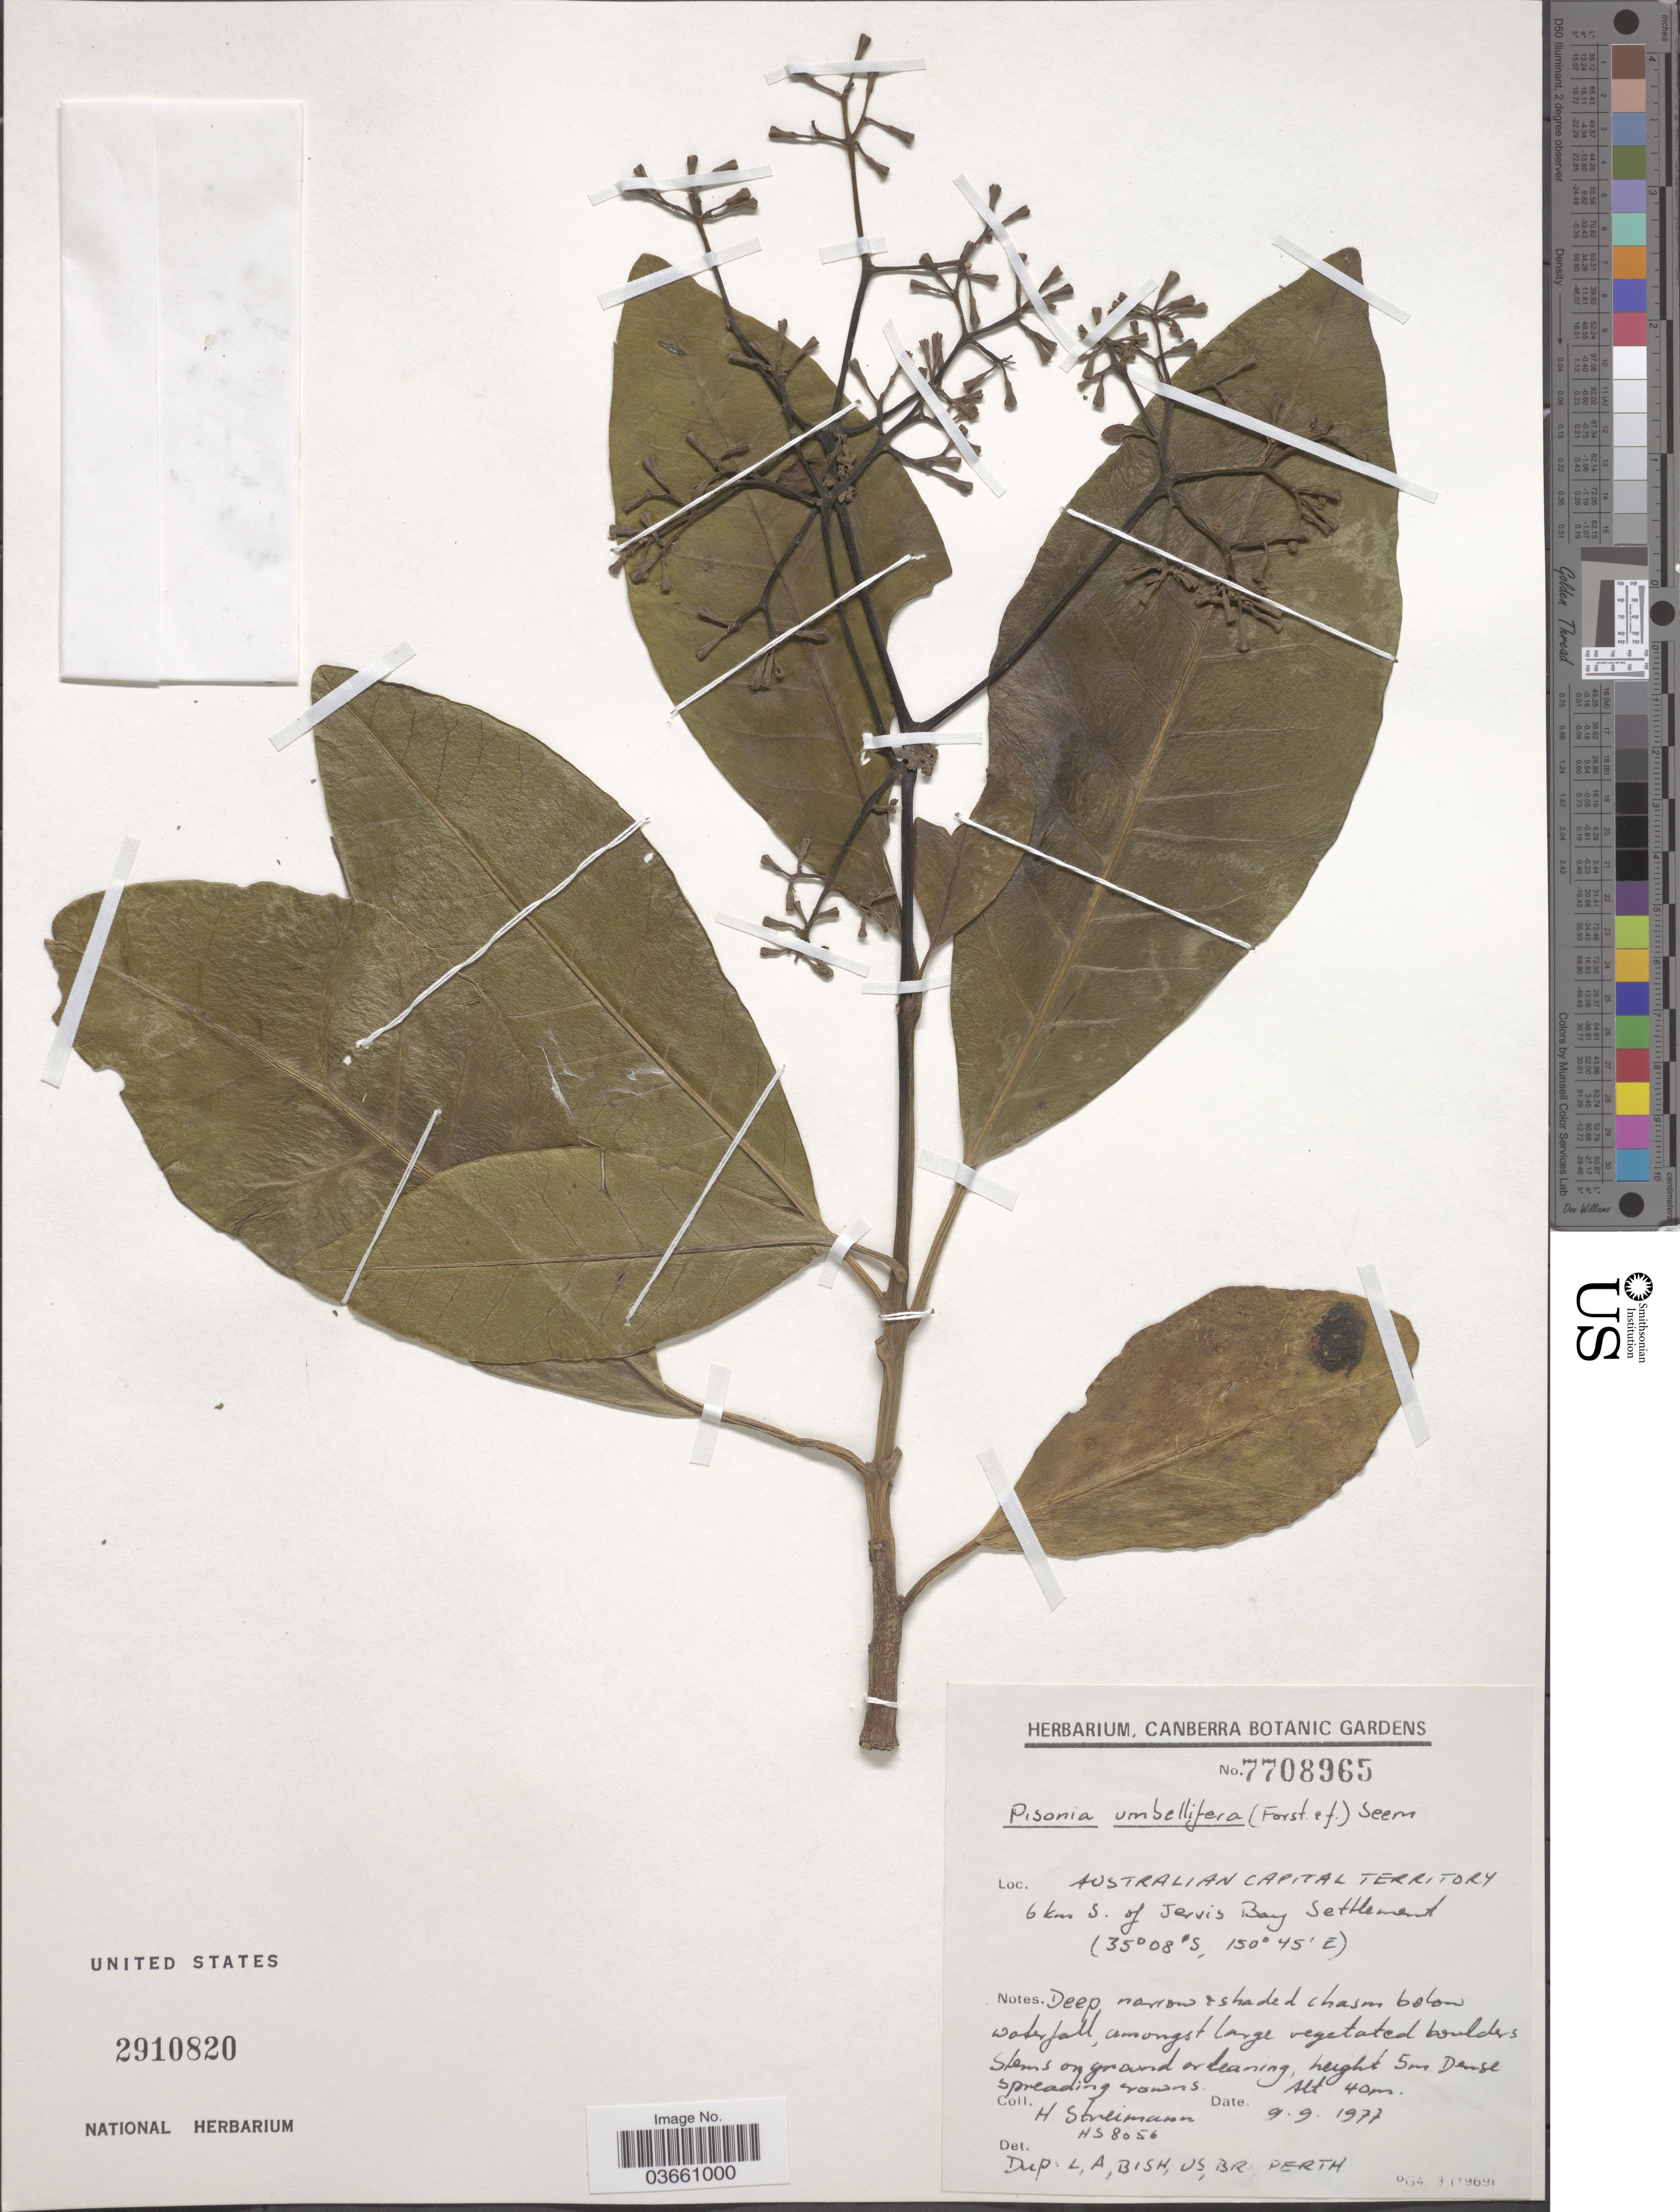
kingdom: Plantae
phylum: Tracheophyta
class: Magnoliopsida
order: Caryophyllales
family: Nyctaginaceae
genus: Pisonia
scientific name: Pisonia umbellifera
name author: (J.R. Forst. & G. Forst.) Seem.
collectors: H. Streimann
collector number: HS8056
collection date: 1977-09-09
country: Australia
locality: Australian Capital Territory 6 km S. of Jervis Bay Settlement.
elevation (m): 40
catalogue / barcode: US 2910820